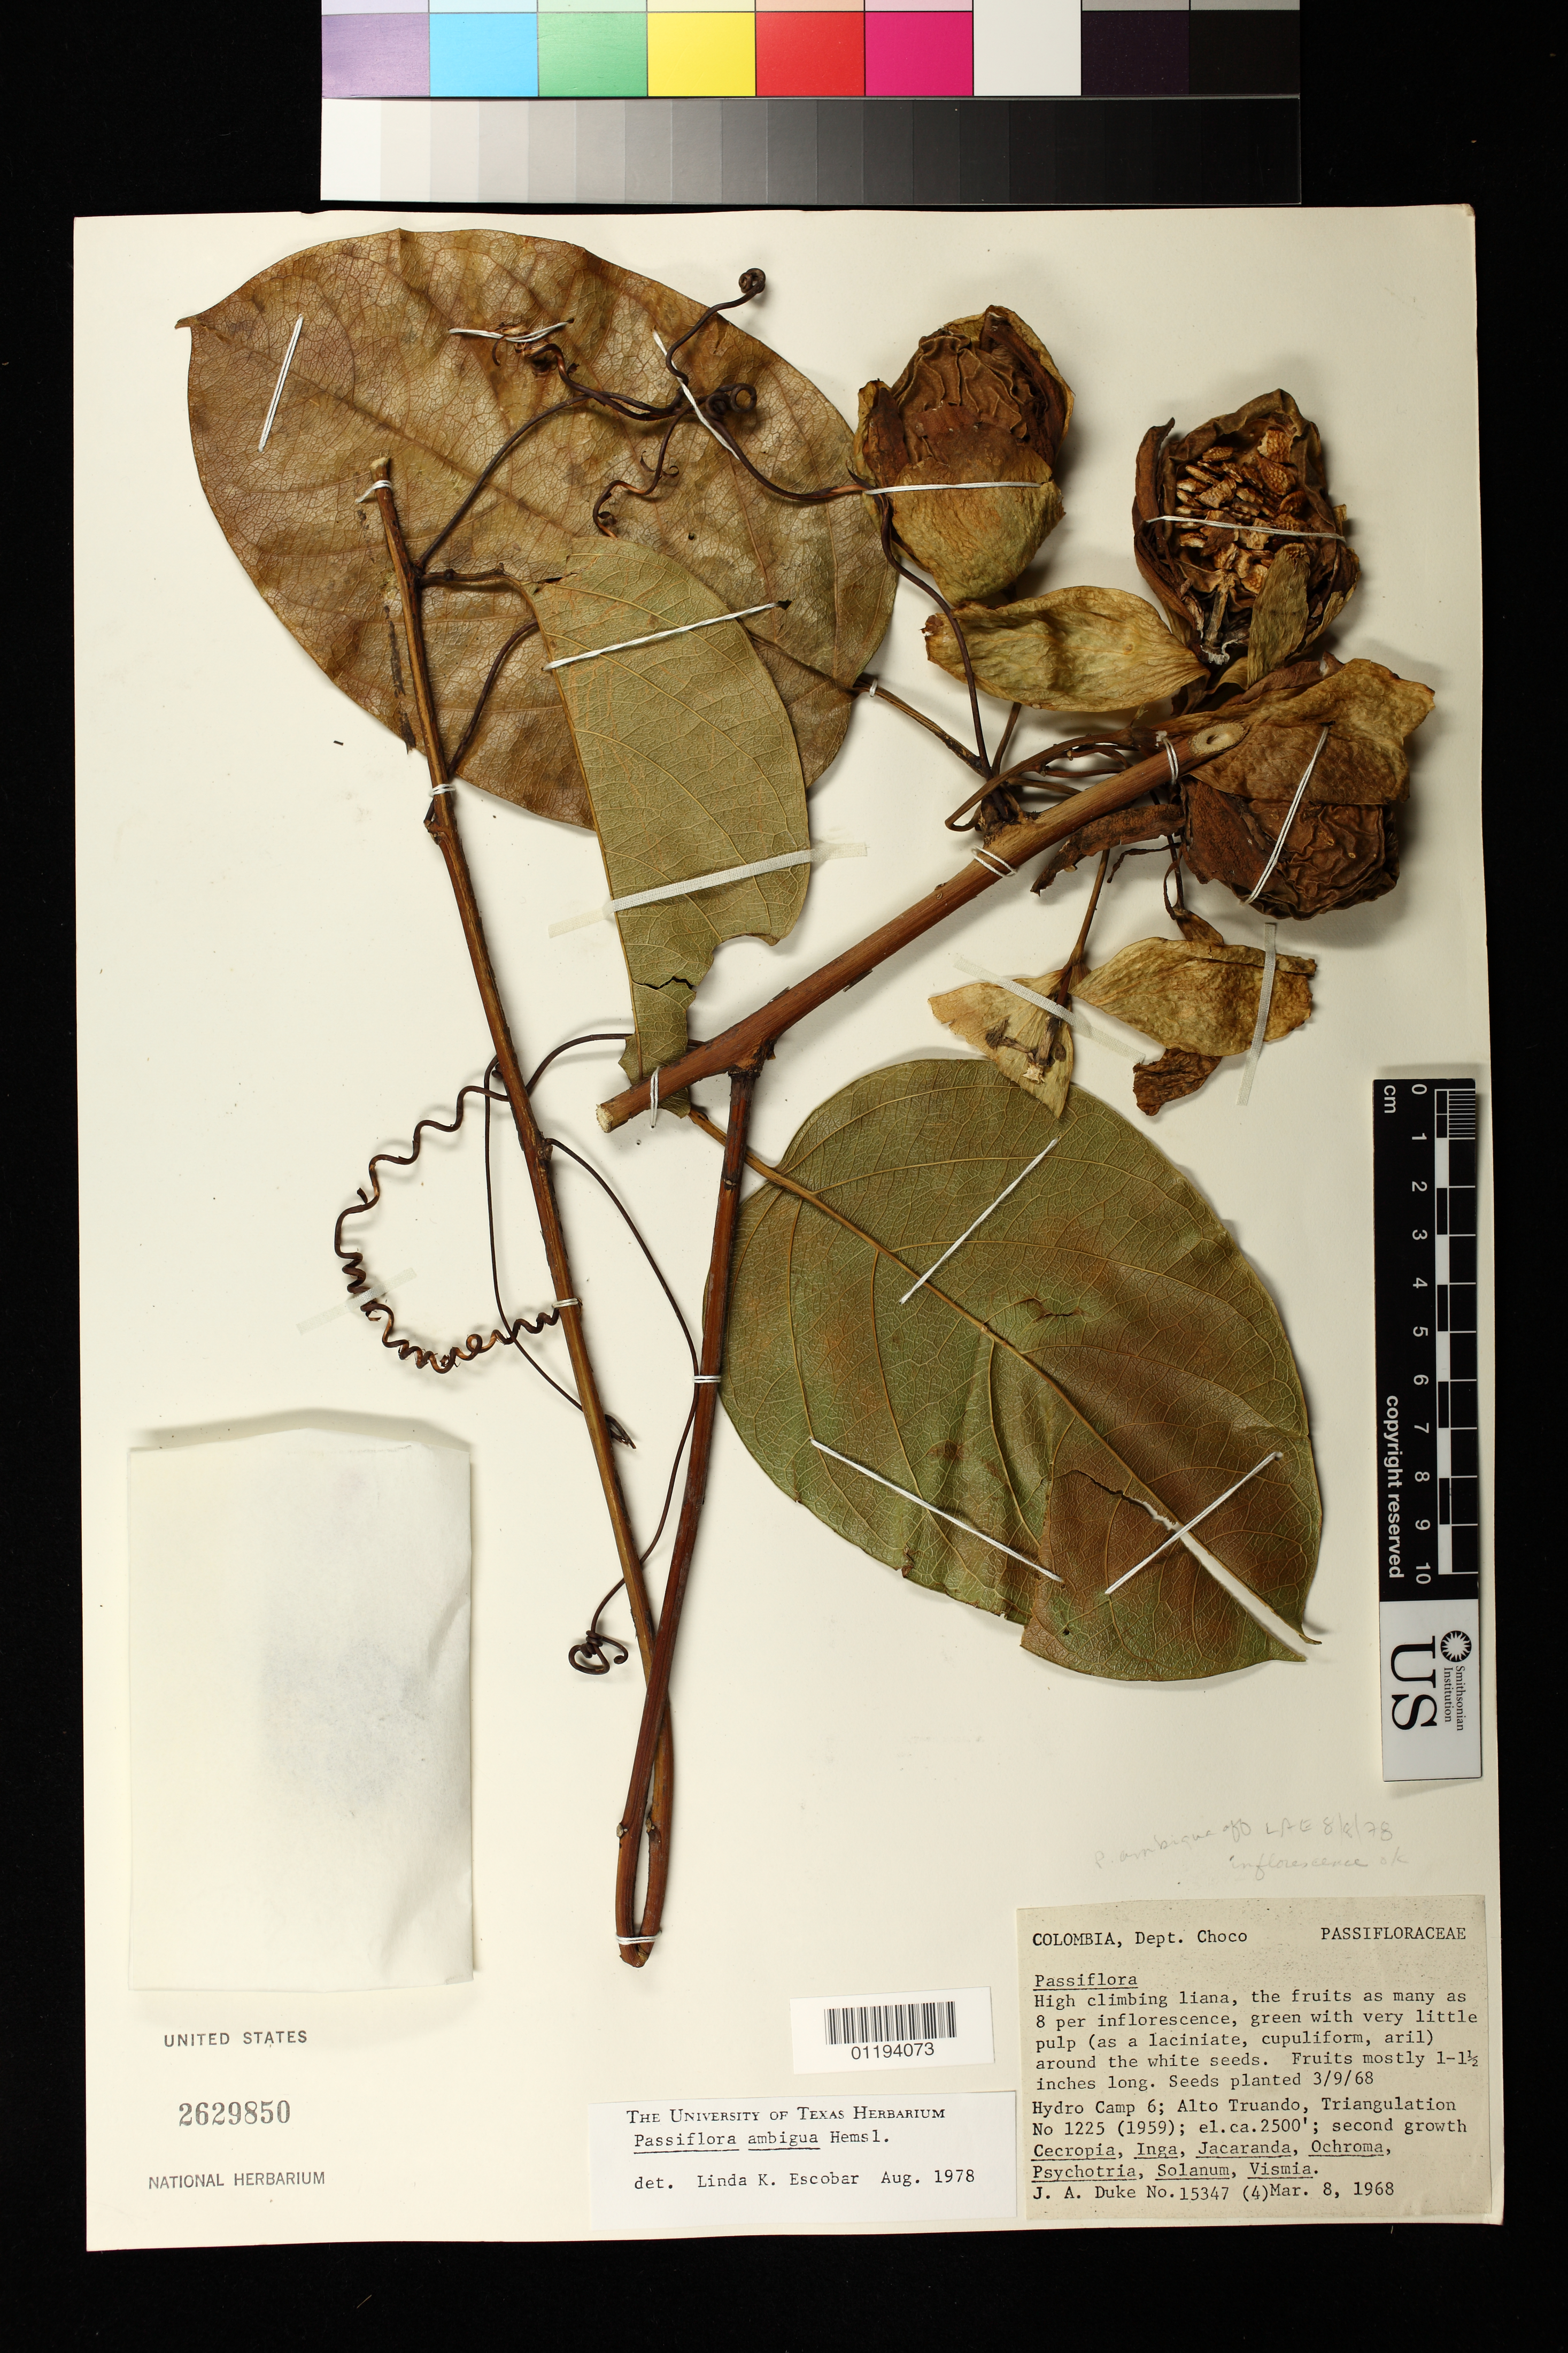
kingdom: Plantae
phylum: Tracheophyta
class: Magnoliopsida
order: Malpighiales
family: Passifloraceae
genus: Passiflora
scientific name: Passiflora ambigua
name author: Hemsl.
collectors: J. A. Duke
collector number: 15347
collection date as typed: Mar 8 1968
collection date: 1968-03-08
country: Colombia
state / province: Chocó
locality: Hydro Camp 6; Alto Truando, Triangulation 1225 (1959)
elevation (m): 610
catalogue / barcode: US 2629850